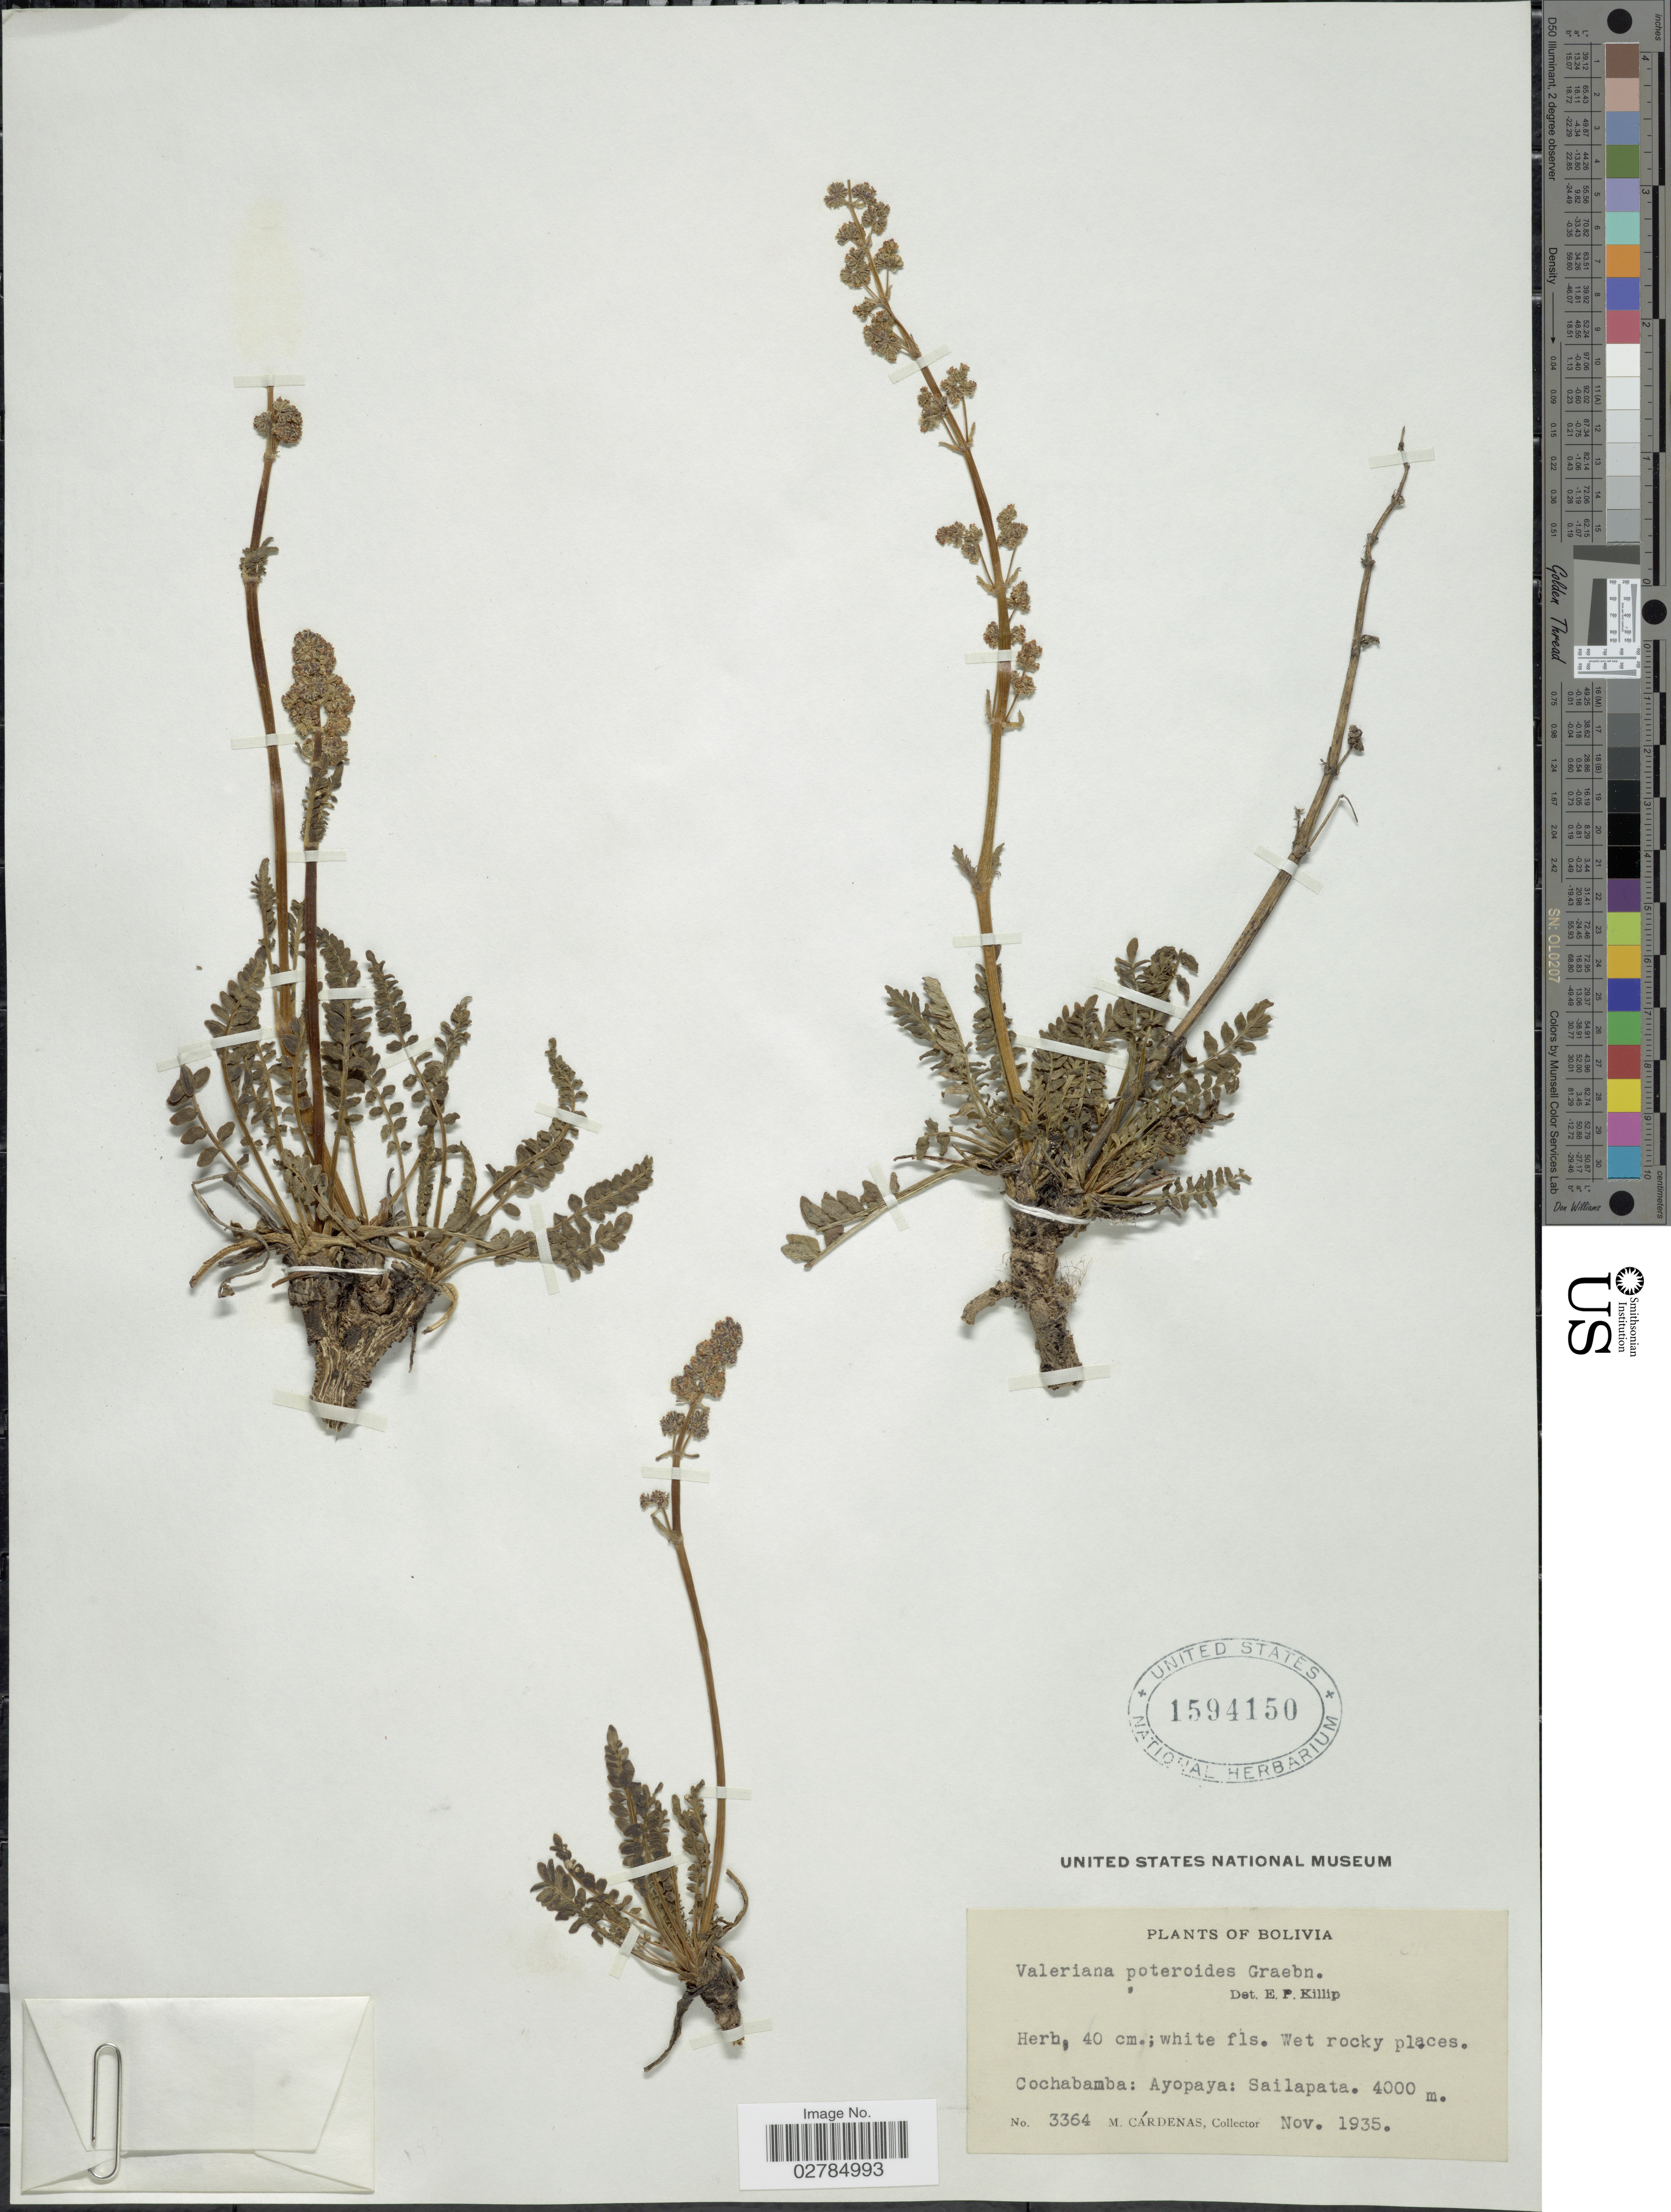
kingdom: Plantae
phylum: Tracheophyta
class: Magnoliopsida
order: Dipsacales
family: Caprifoliaceae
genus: Valeriana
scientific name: Valeriana micropterina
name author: Wedd.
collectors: M. Cárdenas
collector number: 3364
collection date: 1935-11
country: Bolivia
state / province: Cochabamba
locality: Ayopaya, Sailapata.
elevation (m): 4000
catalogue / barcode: US 1594150